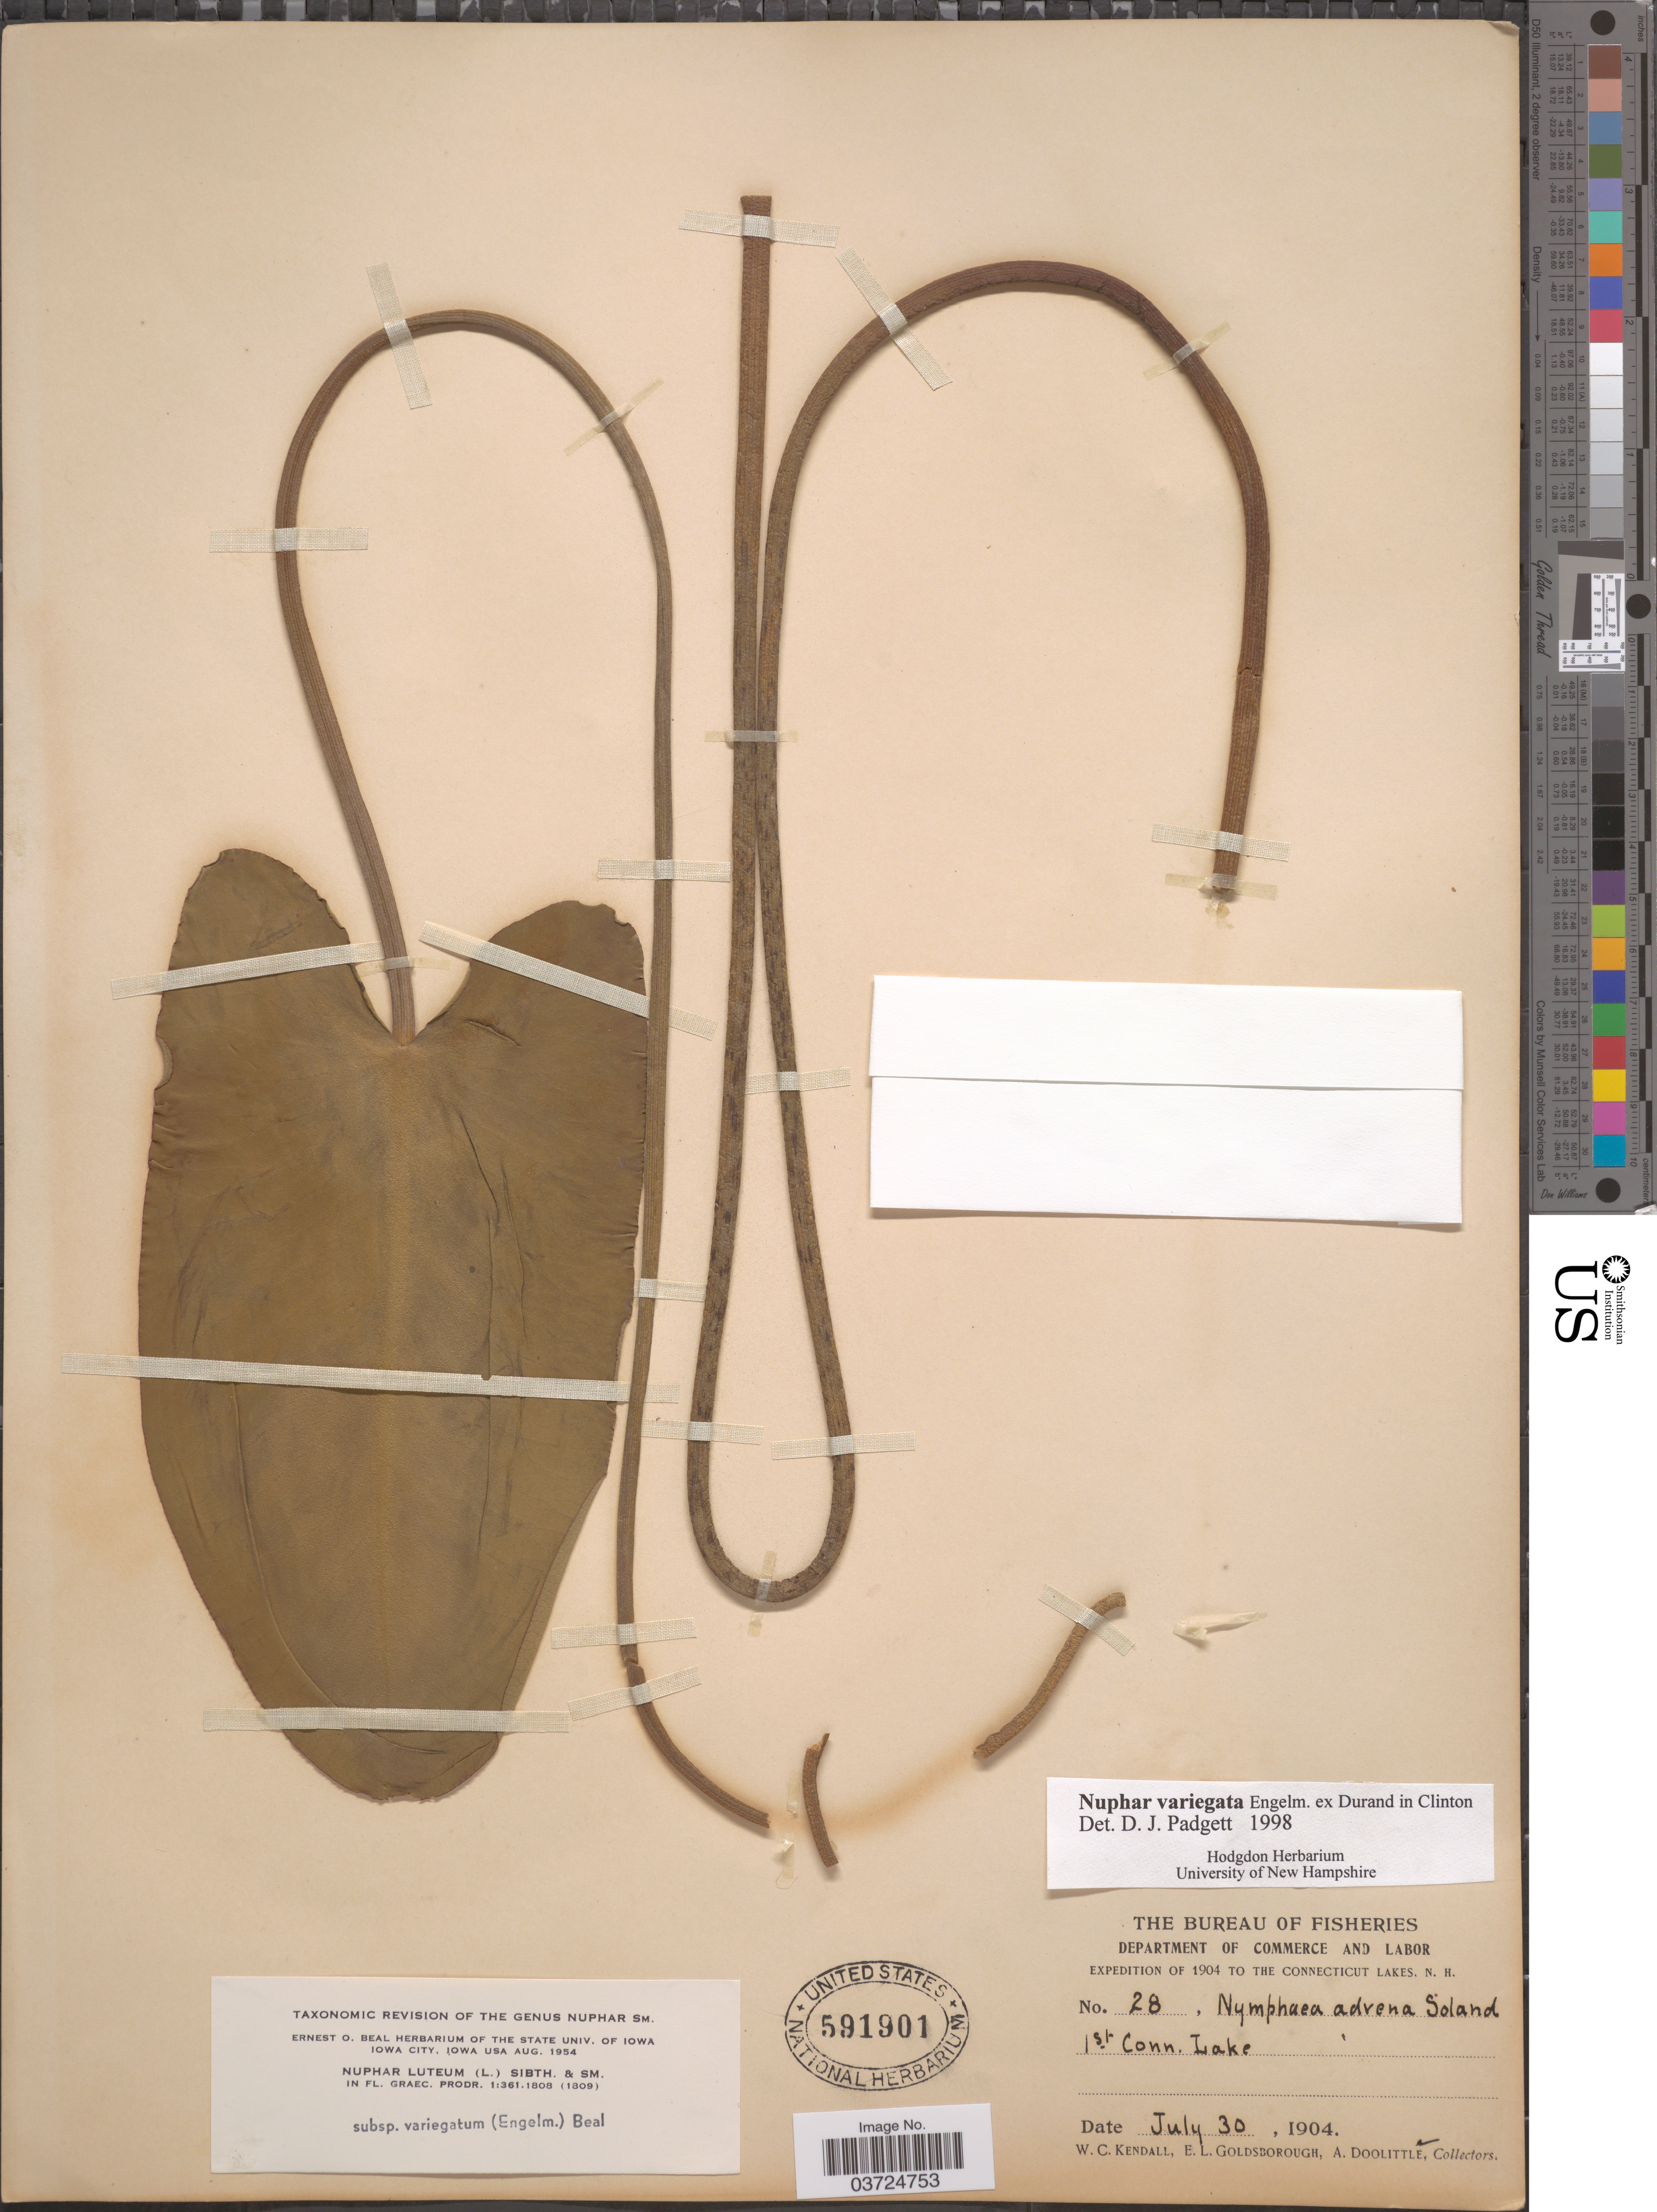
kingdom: Plantae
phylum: Tracheophyta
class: Magnoliopsida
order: Nymphaeales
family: Nymphaeaceae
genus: Nuphar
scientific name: Nuphar variegata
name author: Engelm. ex Durand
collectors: W. Kendall, E. Goldsborough & A. Doolittle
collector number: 28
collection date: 1904-07-30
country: United States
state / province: New Hampshire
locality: To the Connecticut Lakes. 1st Conn. Lake.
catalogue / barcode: US 591901